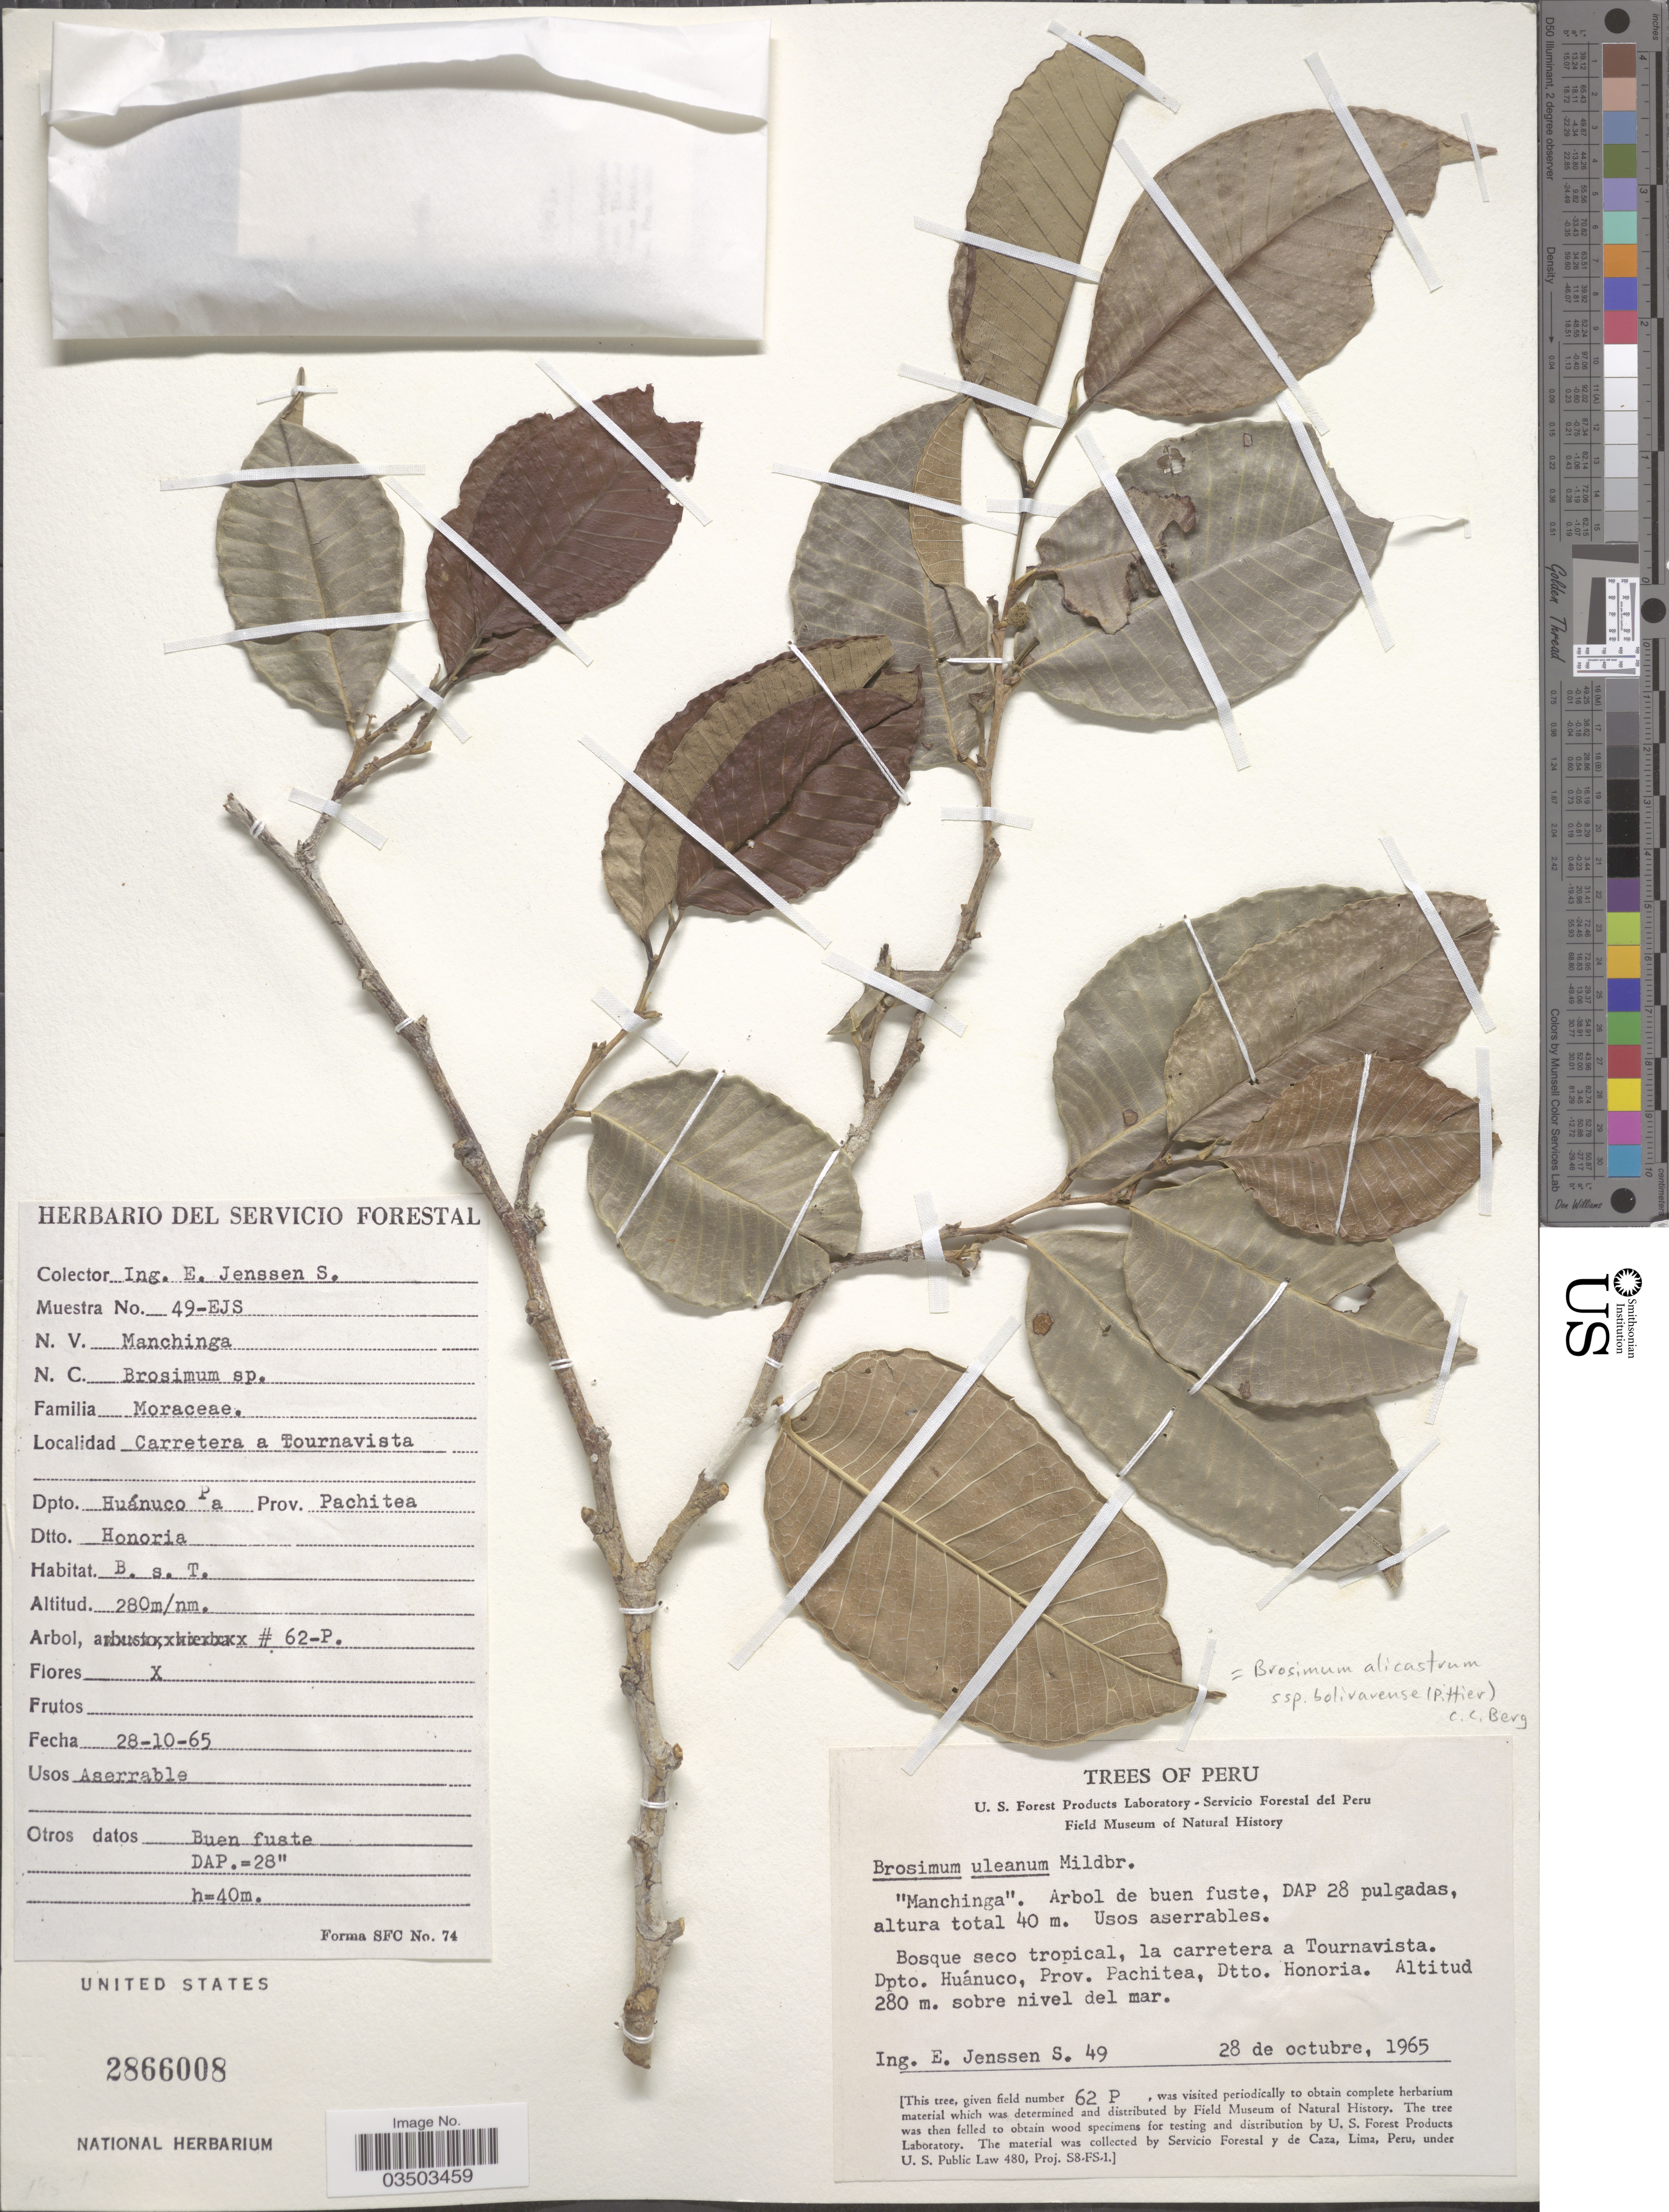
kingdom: Plantae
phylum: Tracheophyta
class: Magnoliopsida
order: Rosales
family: Moraceae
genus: Brosimum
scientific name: Brosimum alicastrum subsp. bolivarense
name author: (Pittier) C.C. Berg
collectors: E. Jenssen S.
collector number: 49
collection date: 1965-10-28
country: Peru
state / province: Huánuco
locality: La carretera a Tournavista. Dpto. Huánuco, Prov. Pachitea, Dtto. Honoria.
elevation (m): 280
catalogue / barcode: US 2866008